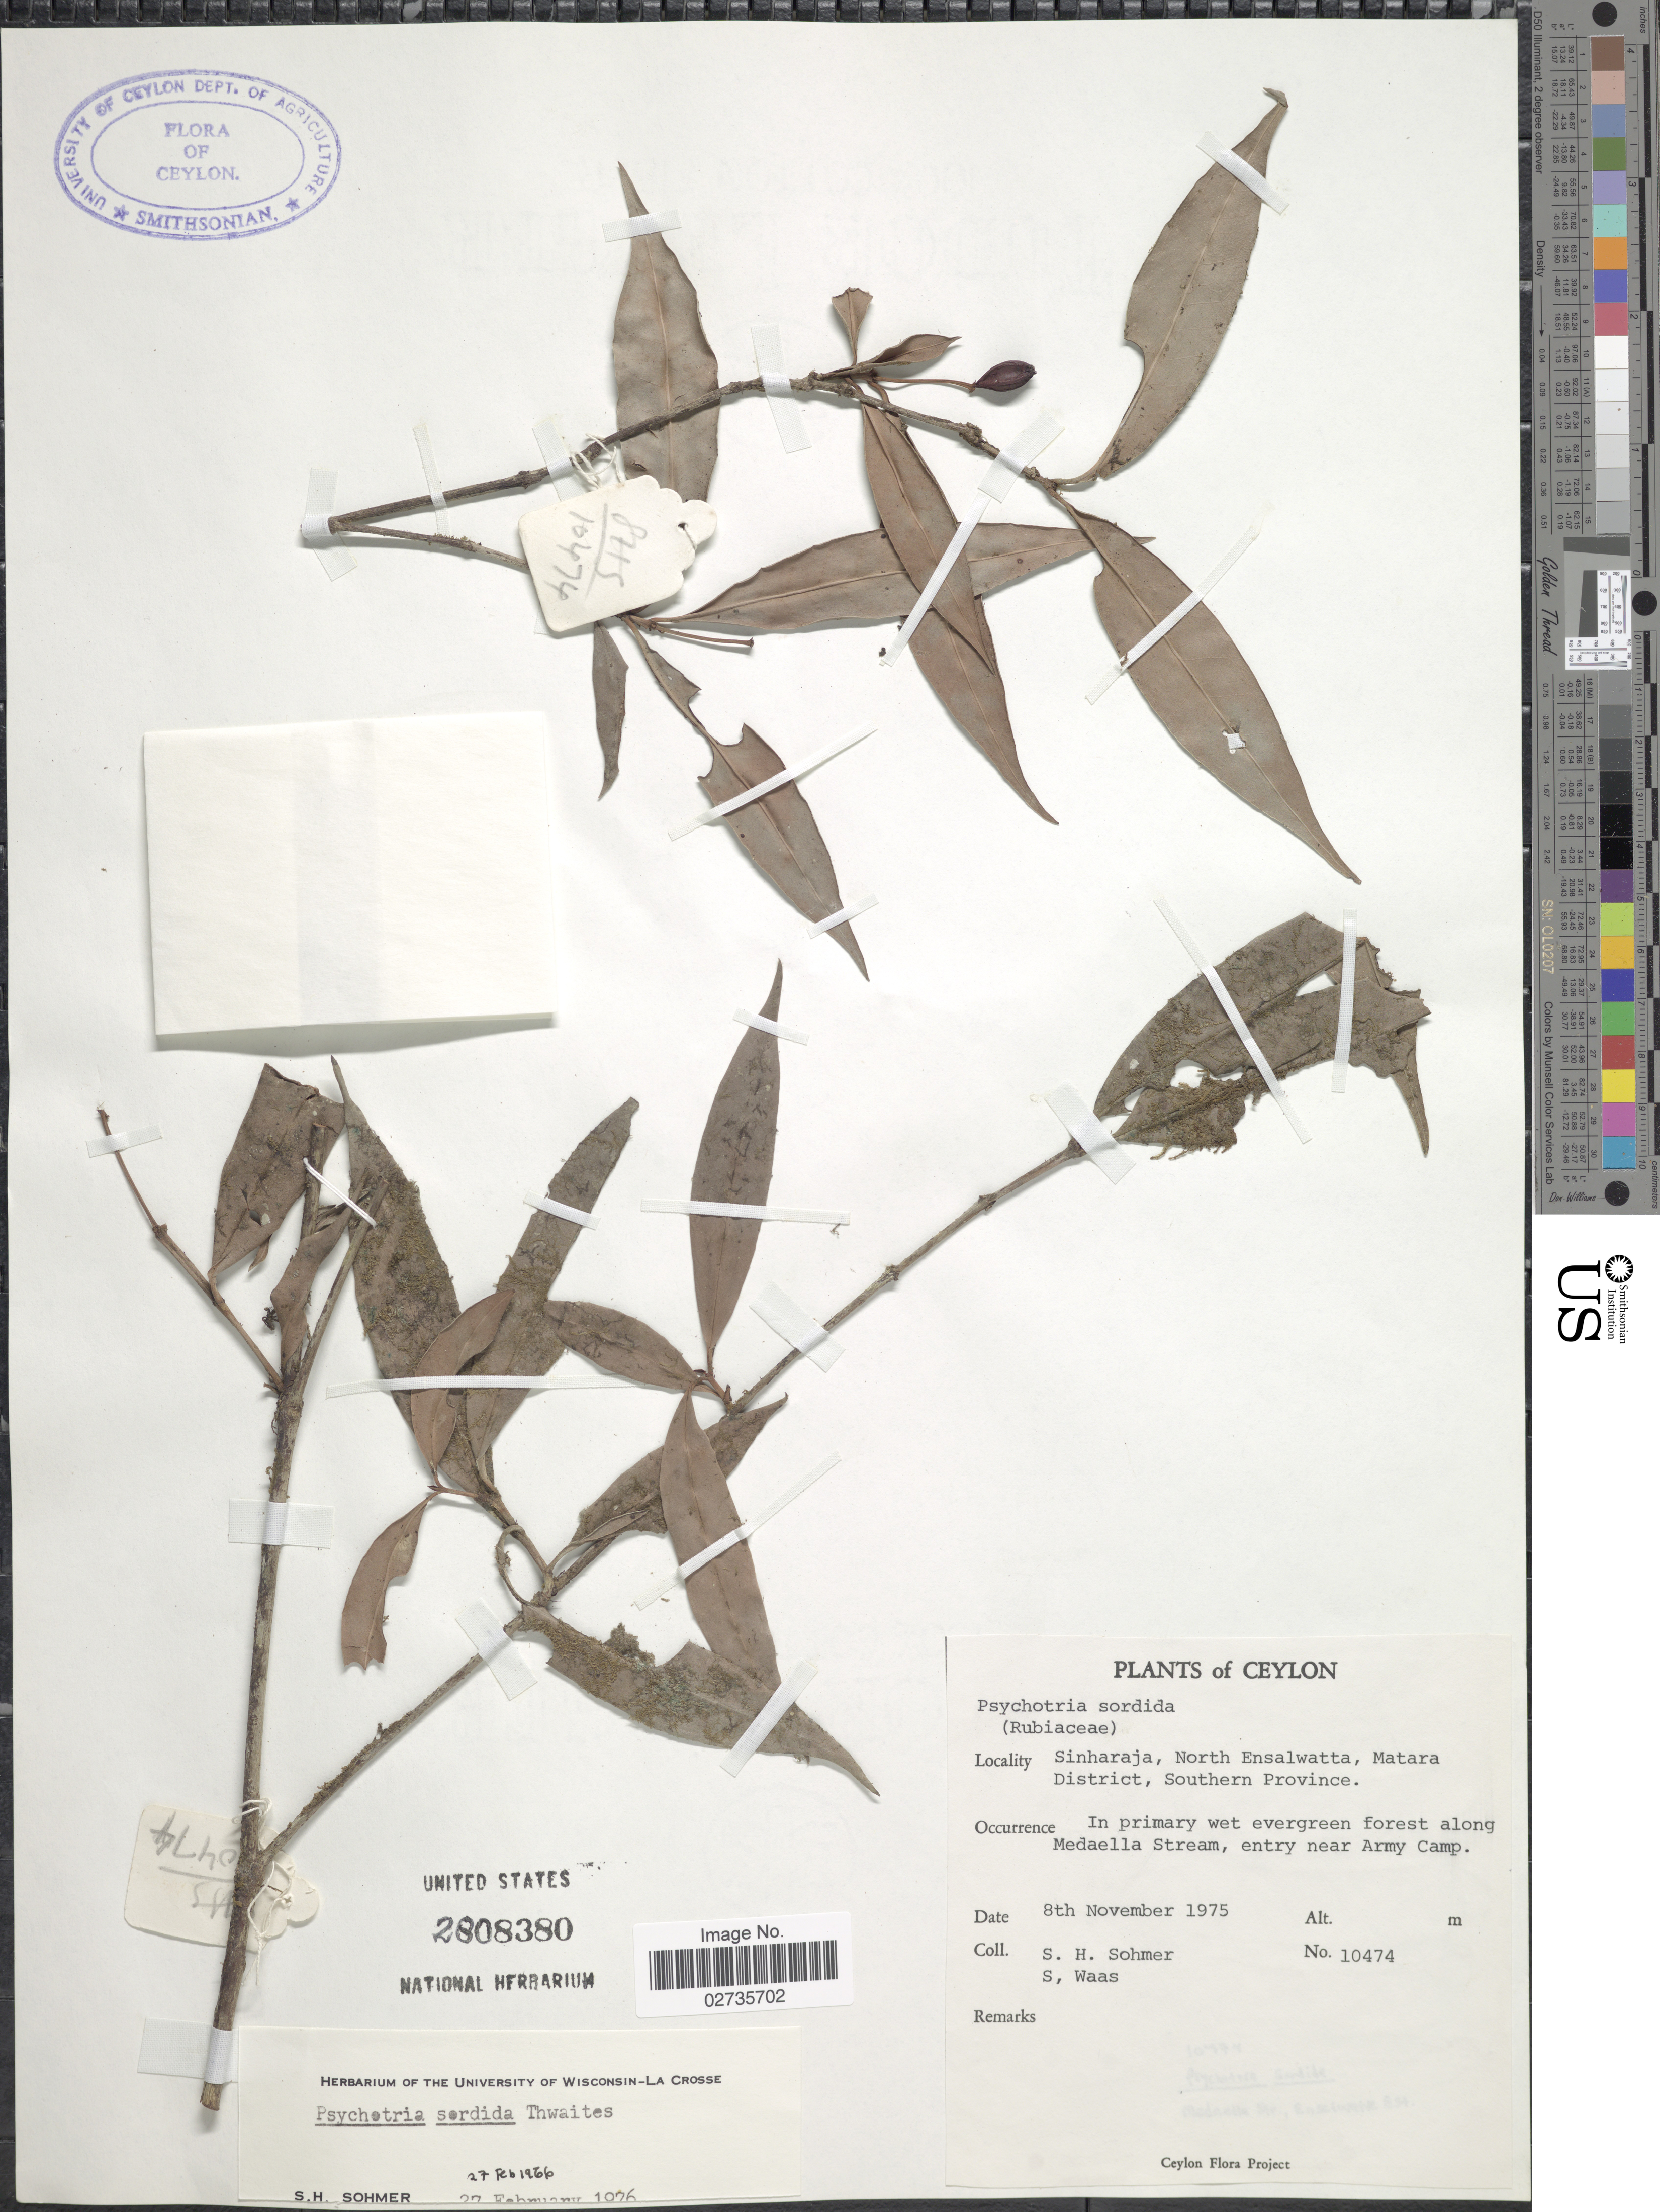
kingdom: Plantae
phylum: Tracheophyta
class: Magnoliopsida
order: Gentianales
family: Rubiaceae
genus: Psychotria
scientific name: Psychotria sordida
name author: Thwaites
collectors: S. H. Sohmer & S. Waas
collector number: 10474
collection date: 1975-11-08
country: Sri Lanka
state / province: Southern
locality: Ceylon, Sinharaja, North Ensalwatta, Matara District, In primary wet evergreen forest along Medaella Stream, entry near Army Camp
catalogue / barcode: US 2808380